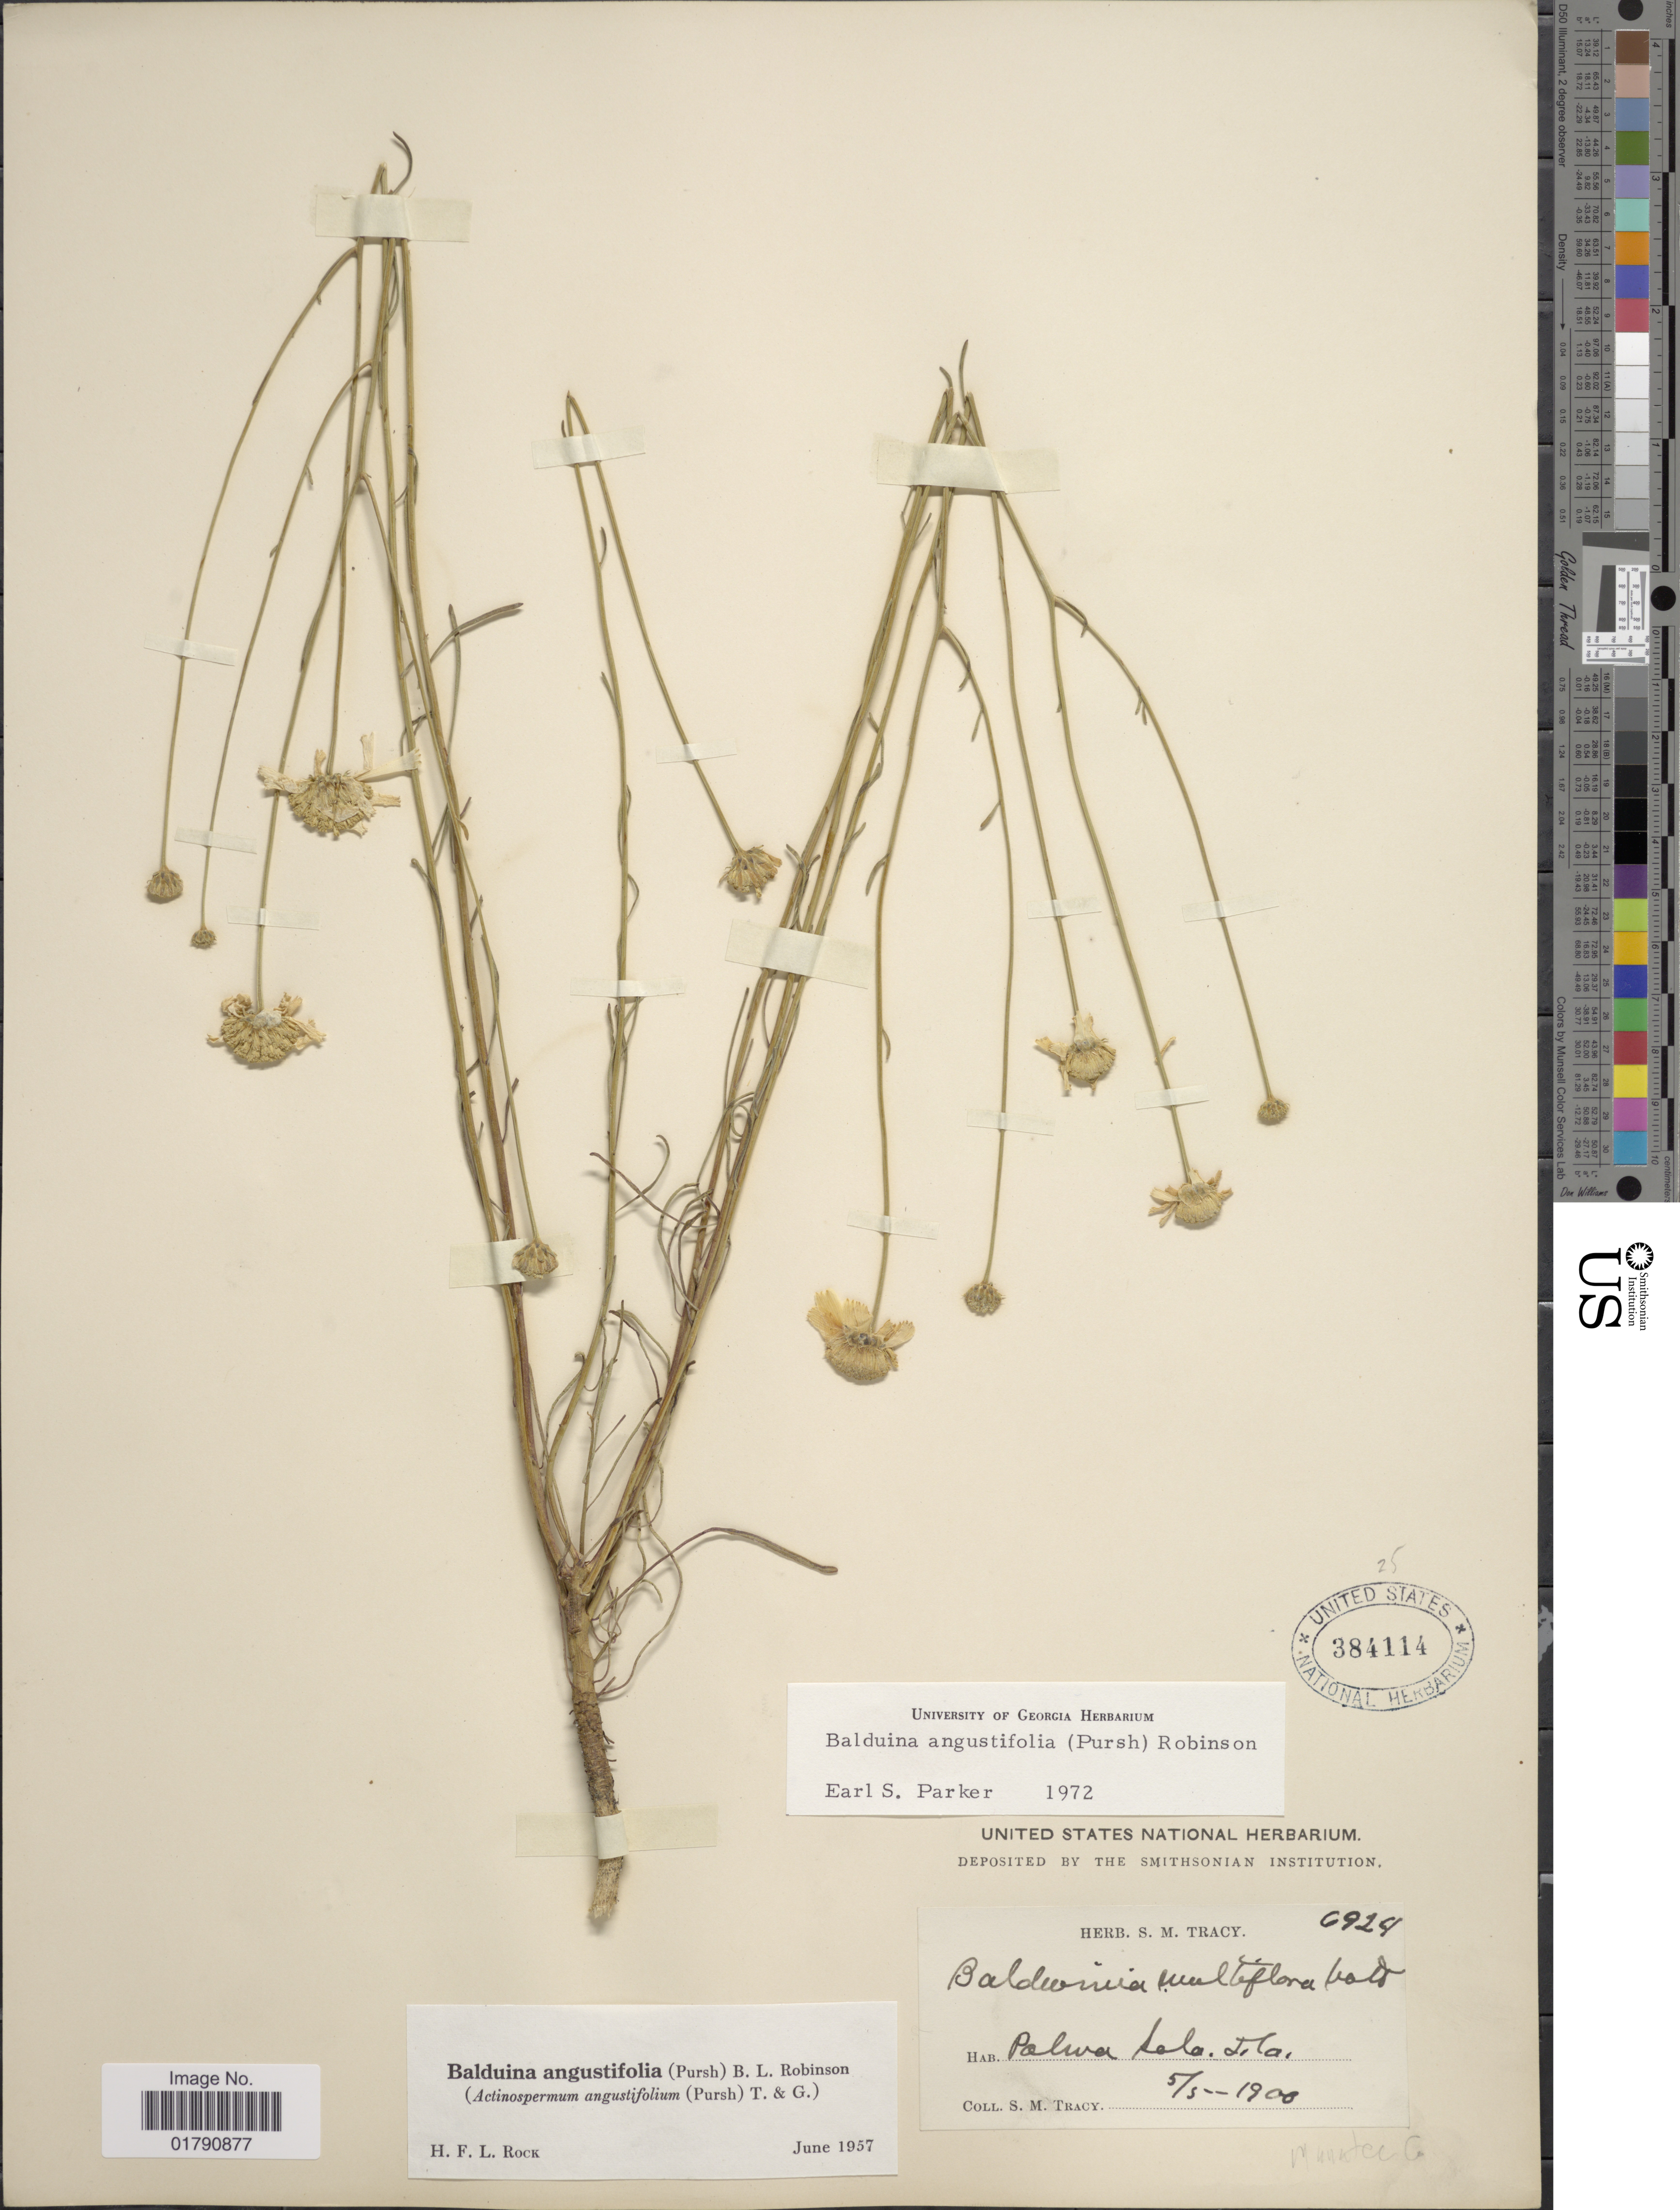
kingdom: Plantae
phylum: Tracheophyta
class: Magnoliopsida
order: Asterales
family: Asteraceae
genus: Balduina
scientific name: Balduina angustifolia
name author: (Pursh) B.L. Rob.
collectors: S. M. Tracy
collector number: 6924*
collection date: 1900-05-05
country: United States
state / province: Florida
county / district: Manatee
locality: Palma Sola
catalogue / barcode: US 384114